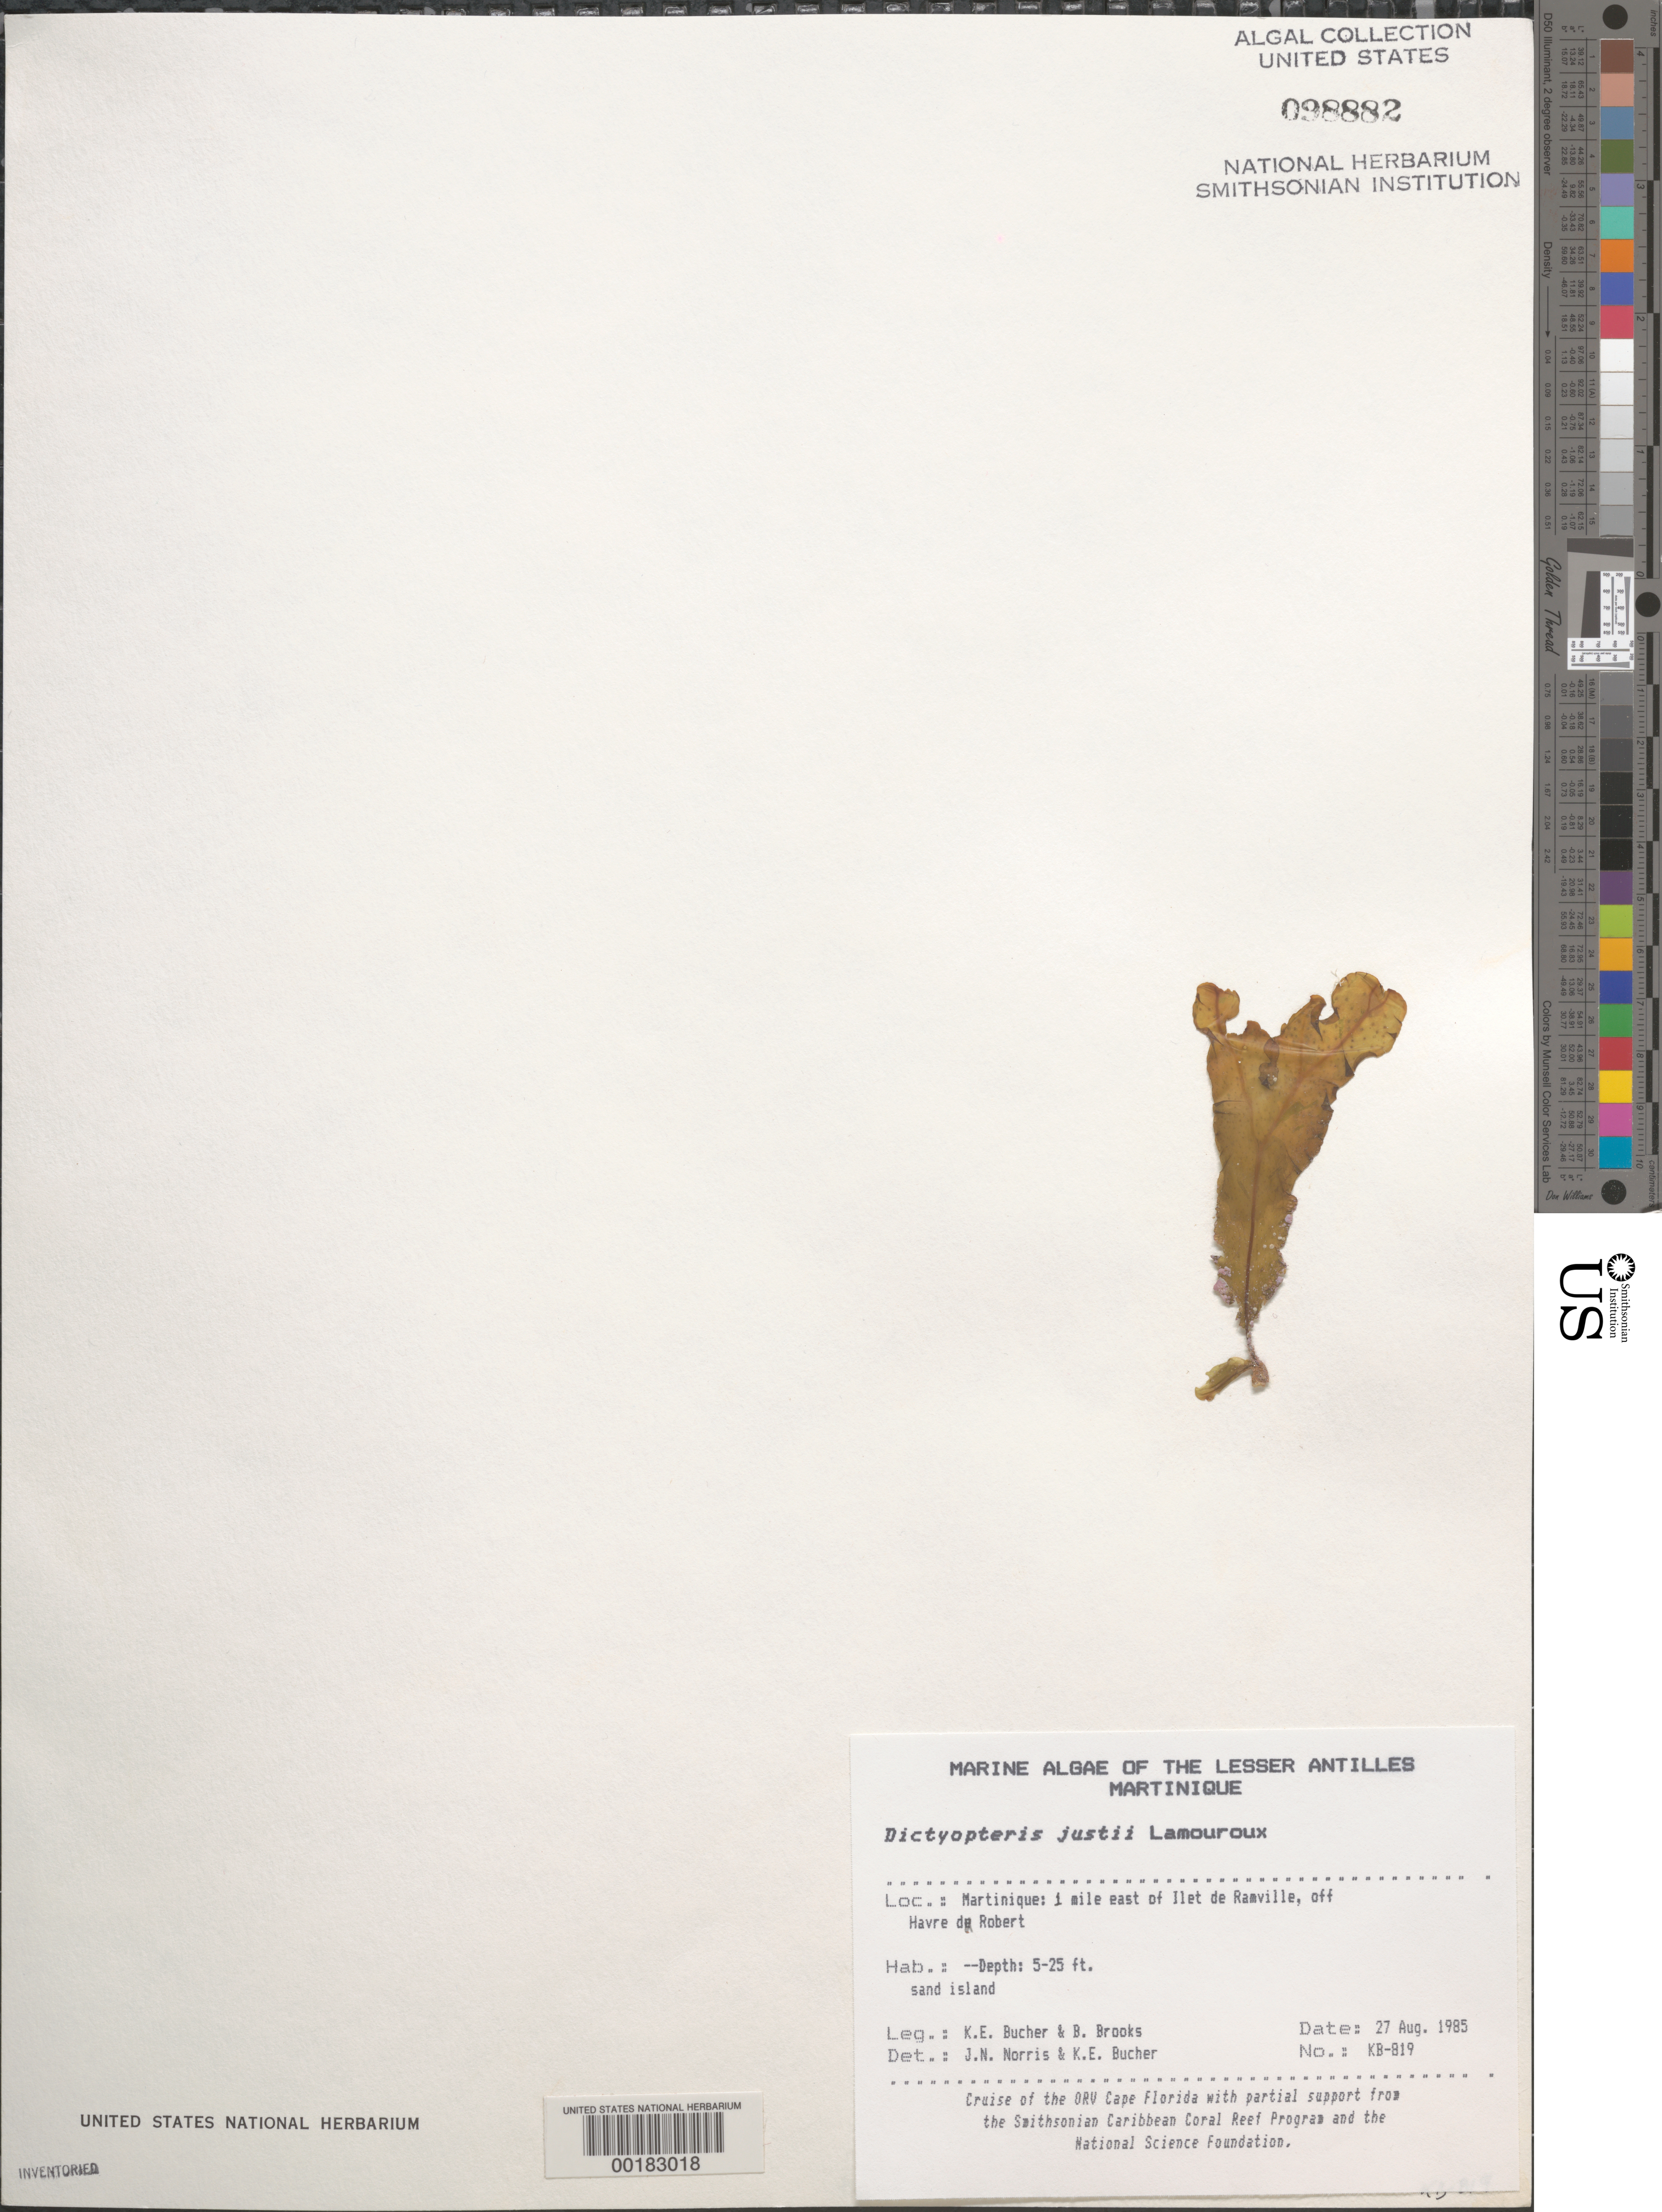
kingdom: Chromista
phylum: Ochrophyta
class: Phaeophyceae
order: Dictyotales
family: Dictyotaceae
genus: Dictyopteris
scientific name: Dictyopteris justii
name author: J.V.Lamouroux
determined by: Norris, J. N.; Bucher, K. E.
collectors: K. E. Bucher & B. Brooks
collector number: Kb-819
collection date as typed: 27 Aug 1985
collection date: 1985-08-27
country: Martinique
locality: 1 mile east of Ilet de Ramville, off Havre du Robert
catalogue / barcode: US 98882